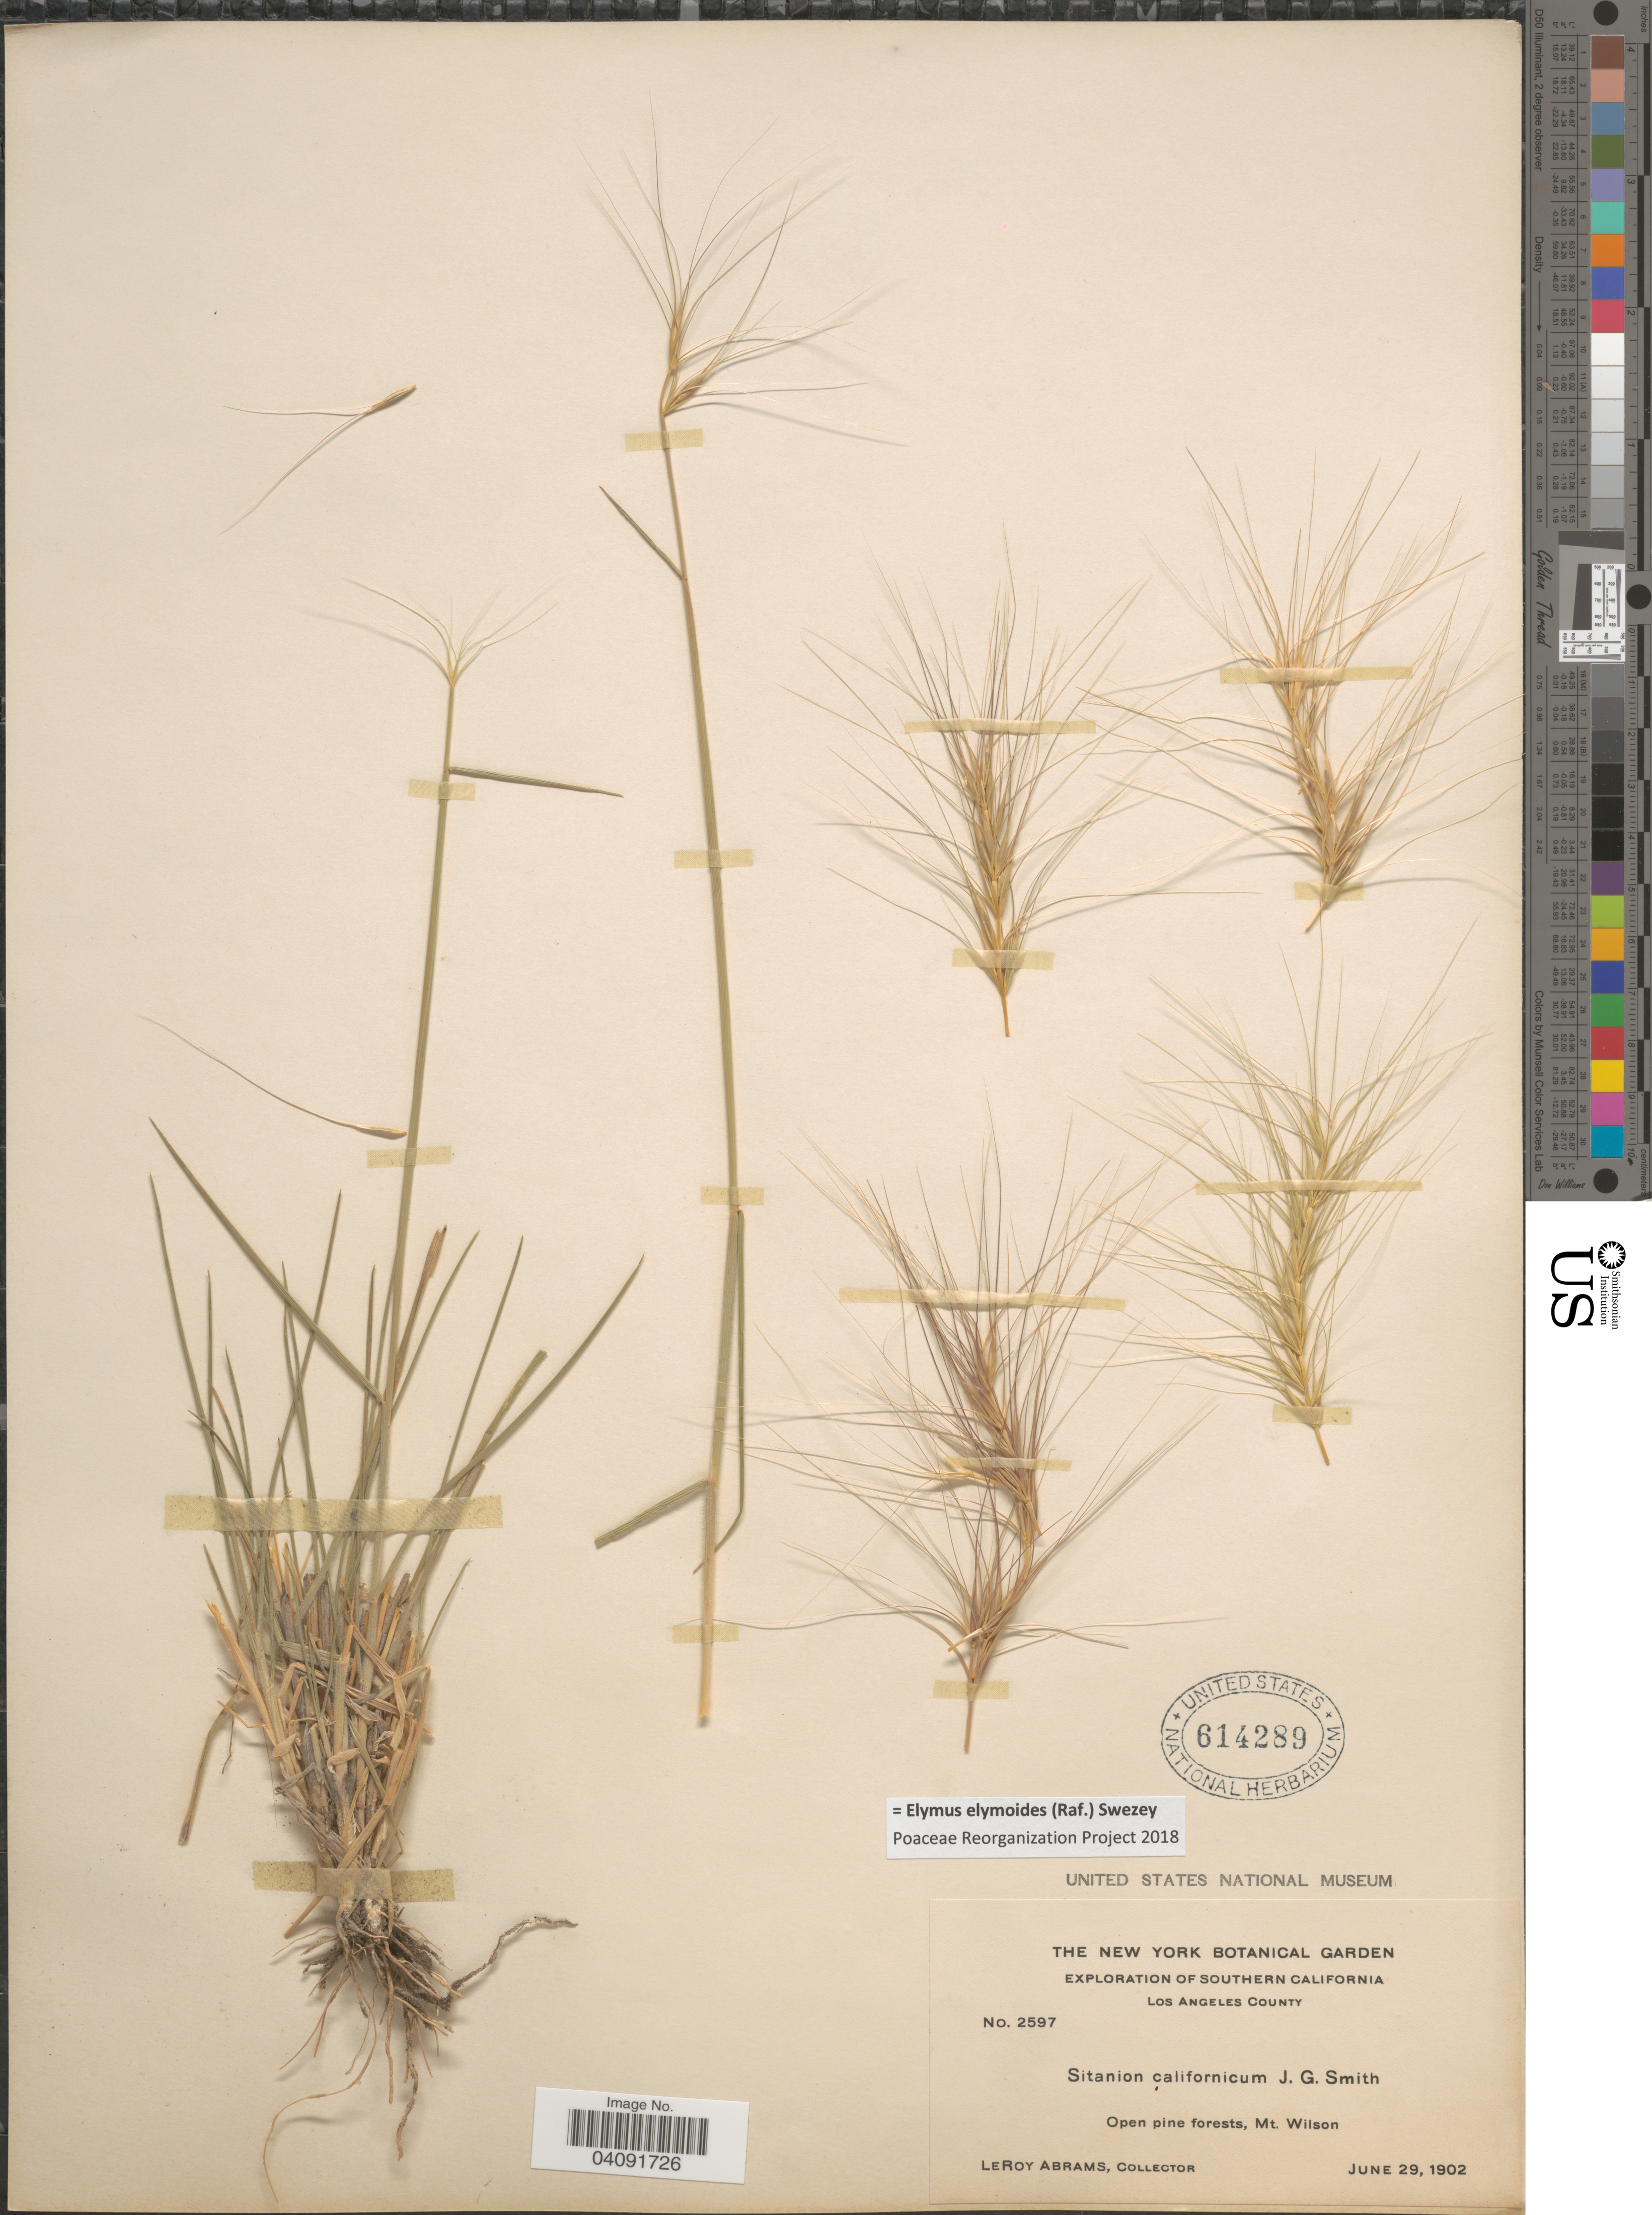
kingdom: Plantae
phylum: Tracheophyta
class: Liliopsida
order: Poales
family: Poaceae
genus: Elymus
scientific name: Elymus elymoides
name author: (Raf.) Swezey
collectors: L. Abrams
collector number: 2597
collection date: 1902-06-29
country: United States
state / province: California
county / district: Los Angeles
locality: Exploration of Southern California. Los Angeles County. Open pine forests, Mt. Wilson.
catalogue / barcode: US 614289